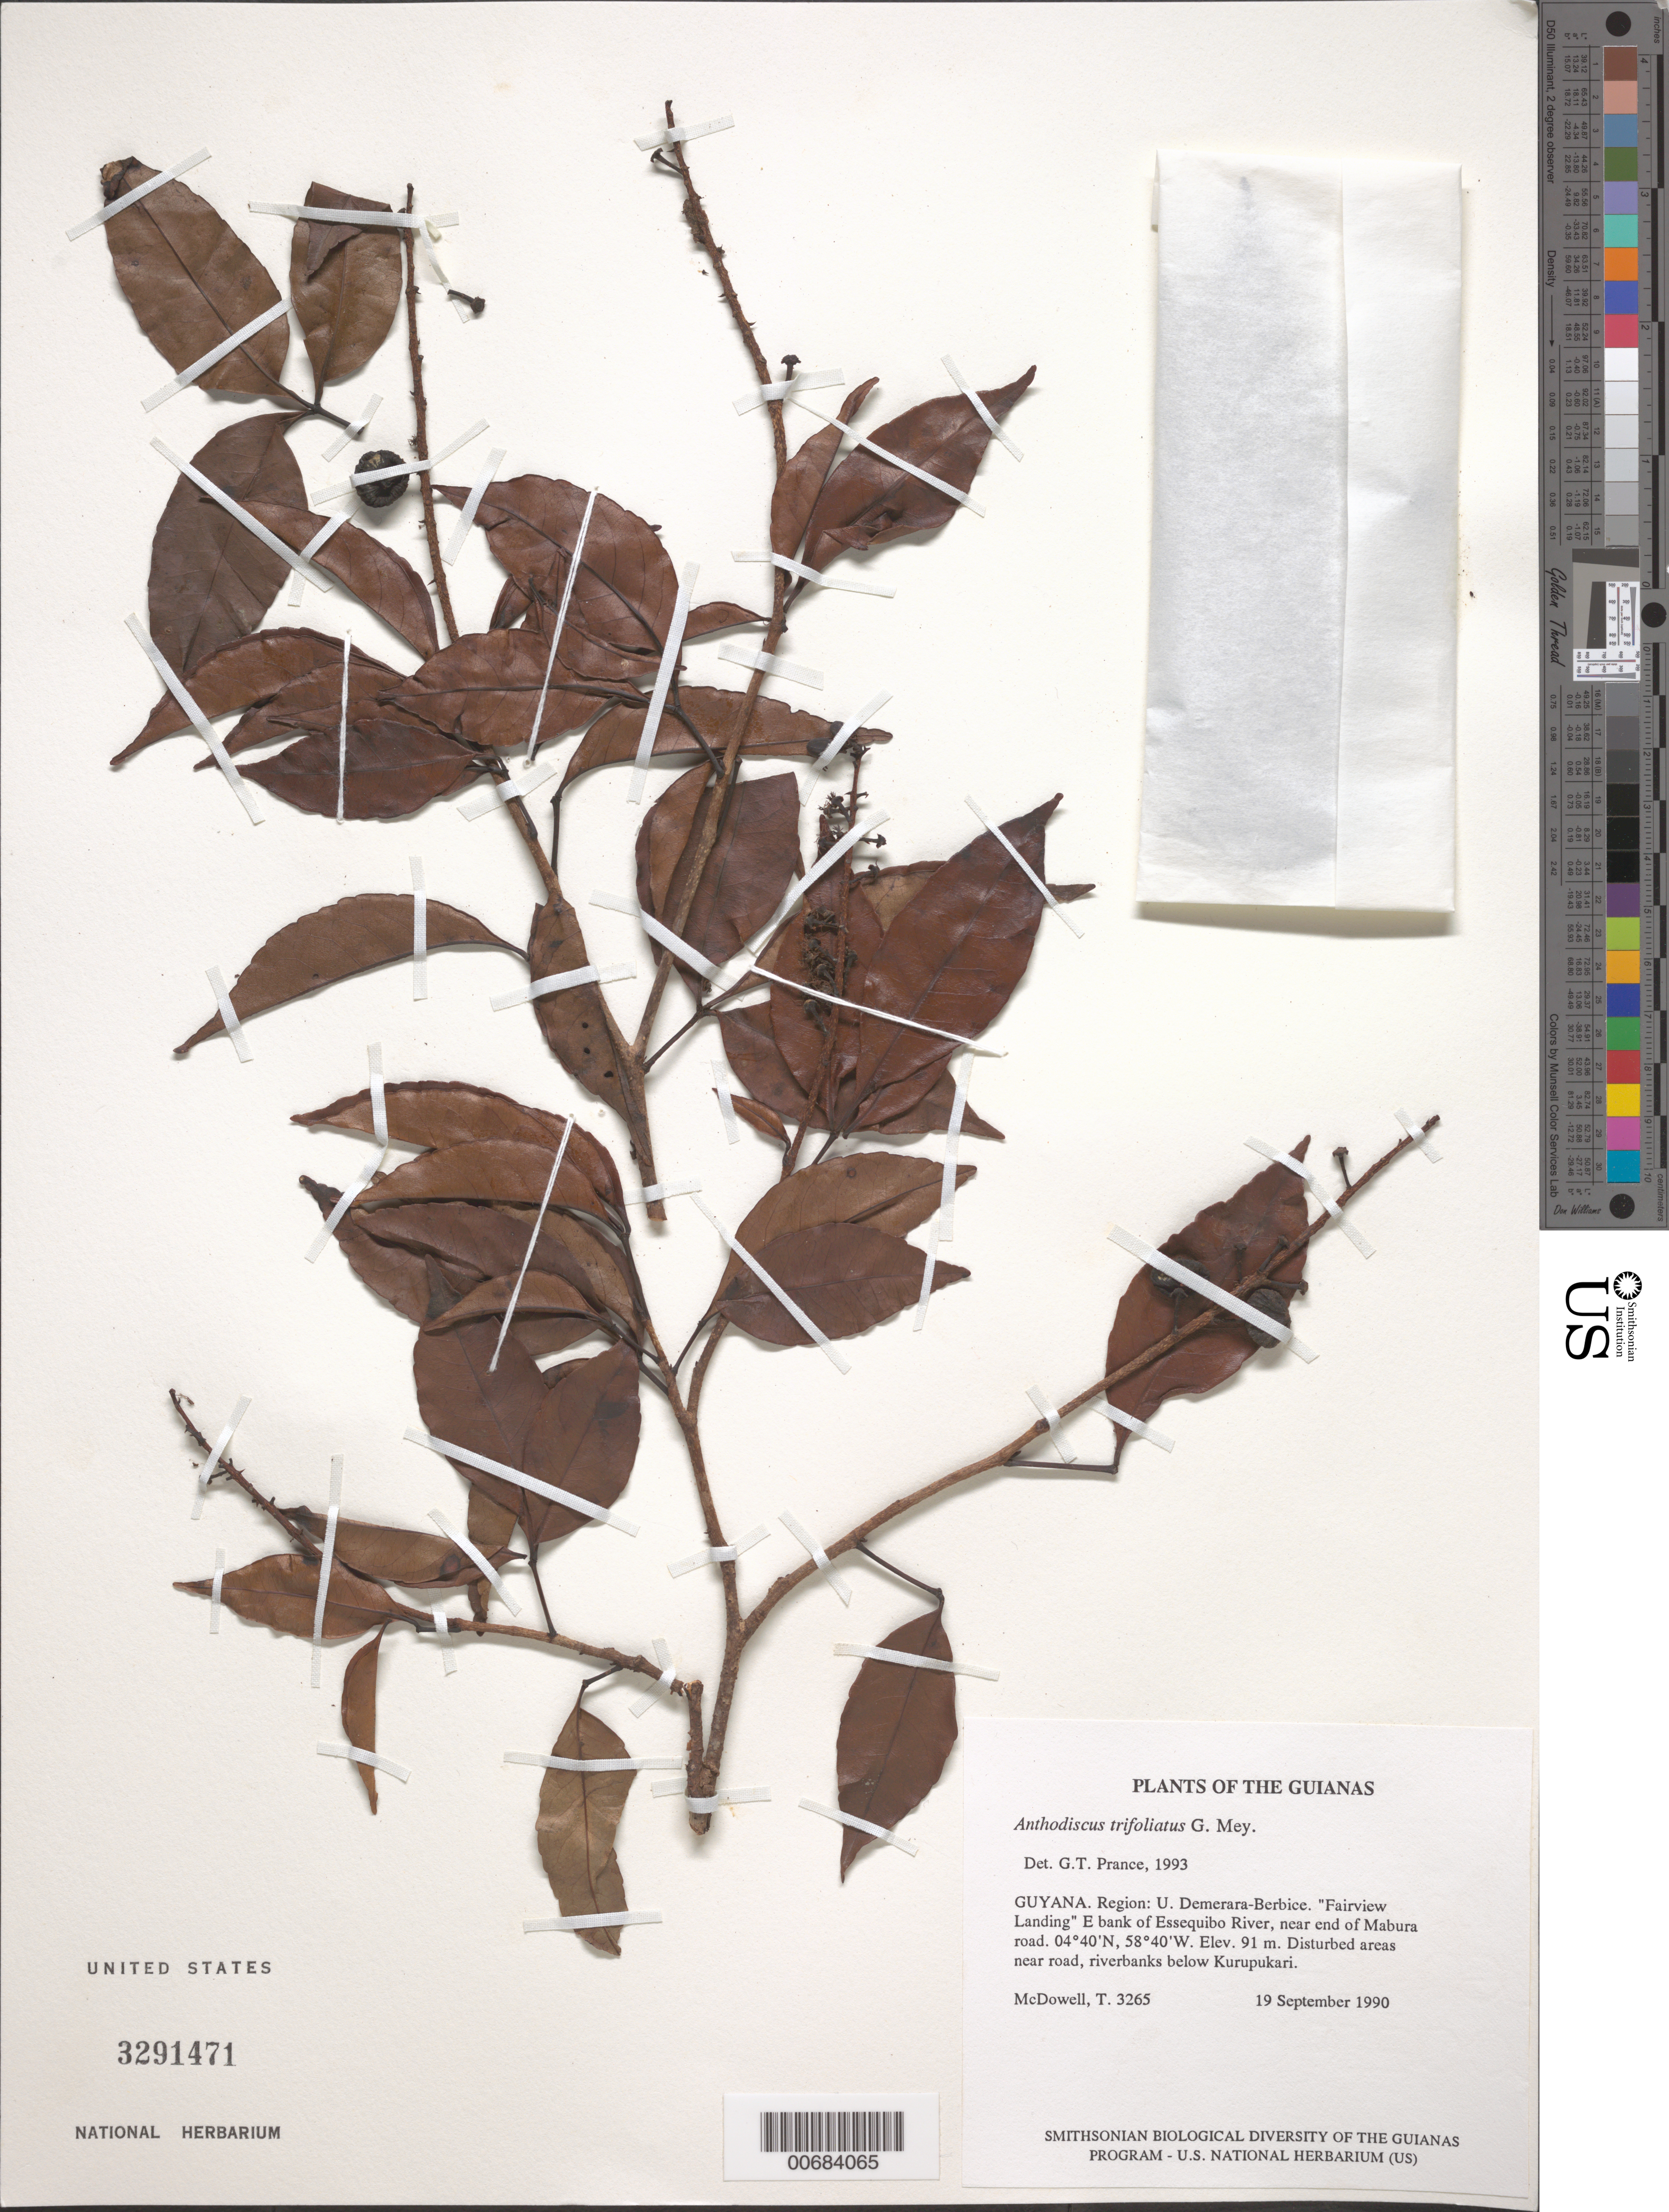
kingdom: Plantae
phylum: Tracheophyta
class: Magnoliopsida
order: Malpighiales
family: Caryocaraceae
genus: Anthodiscus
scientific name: Anthodiscus trifoliatus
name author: G. Mey.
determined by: Prance, G. T.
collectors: T. McDowell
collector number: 3265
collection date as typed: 19 September 1990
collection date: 1990-09-19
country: Guyana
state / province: U. Demerara-Berbice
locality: "Fairview Landing" E bank of Essequibo River, near end of Mabura road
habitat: Disturbed areas near road, riverbanks below Kurupukari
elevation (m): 91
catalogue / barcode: US 3291471